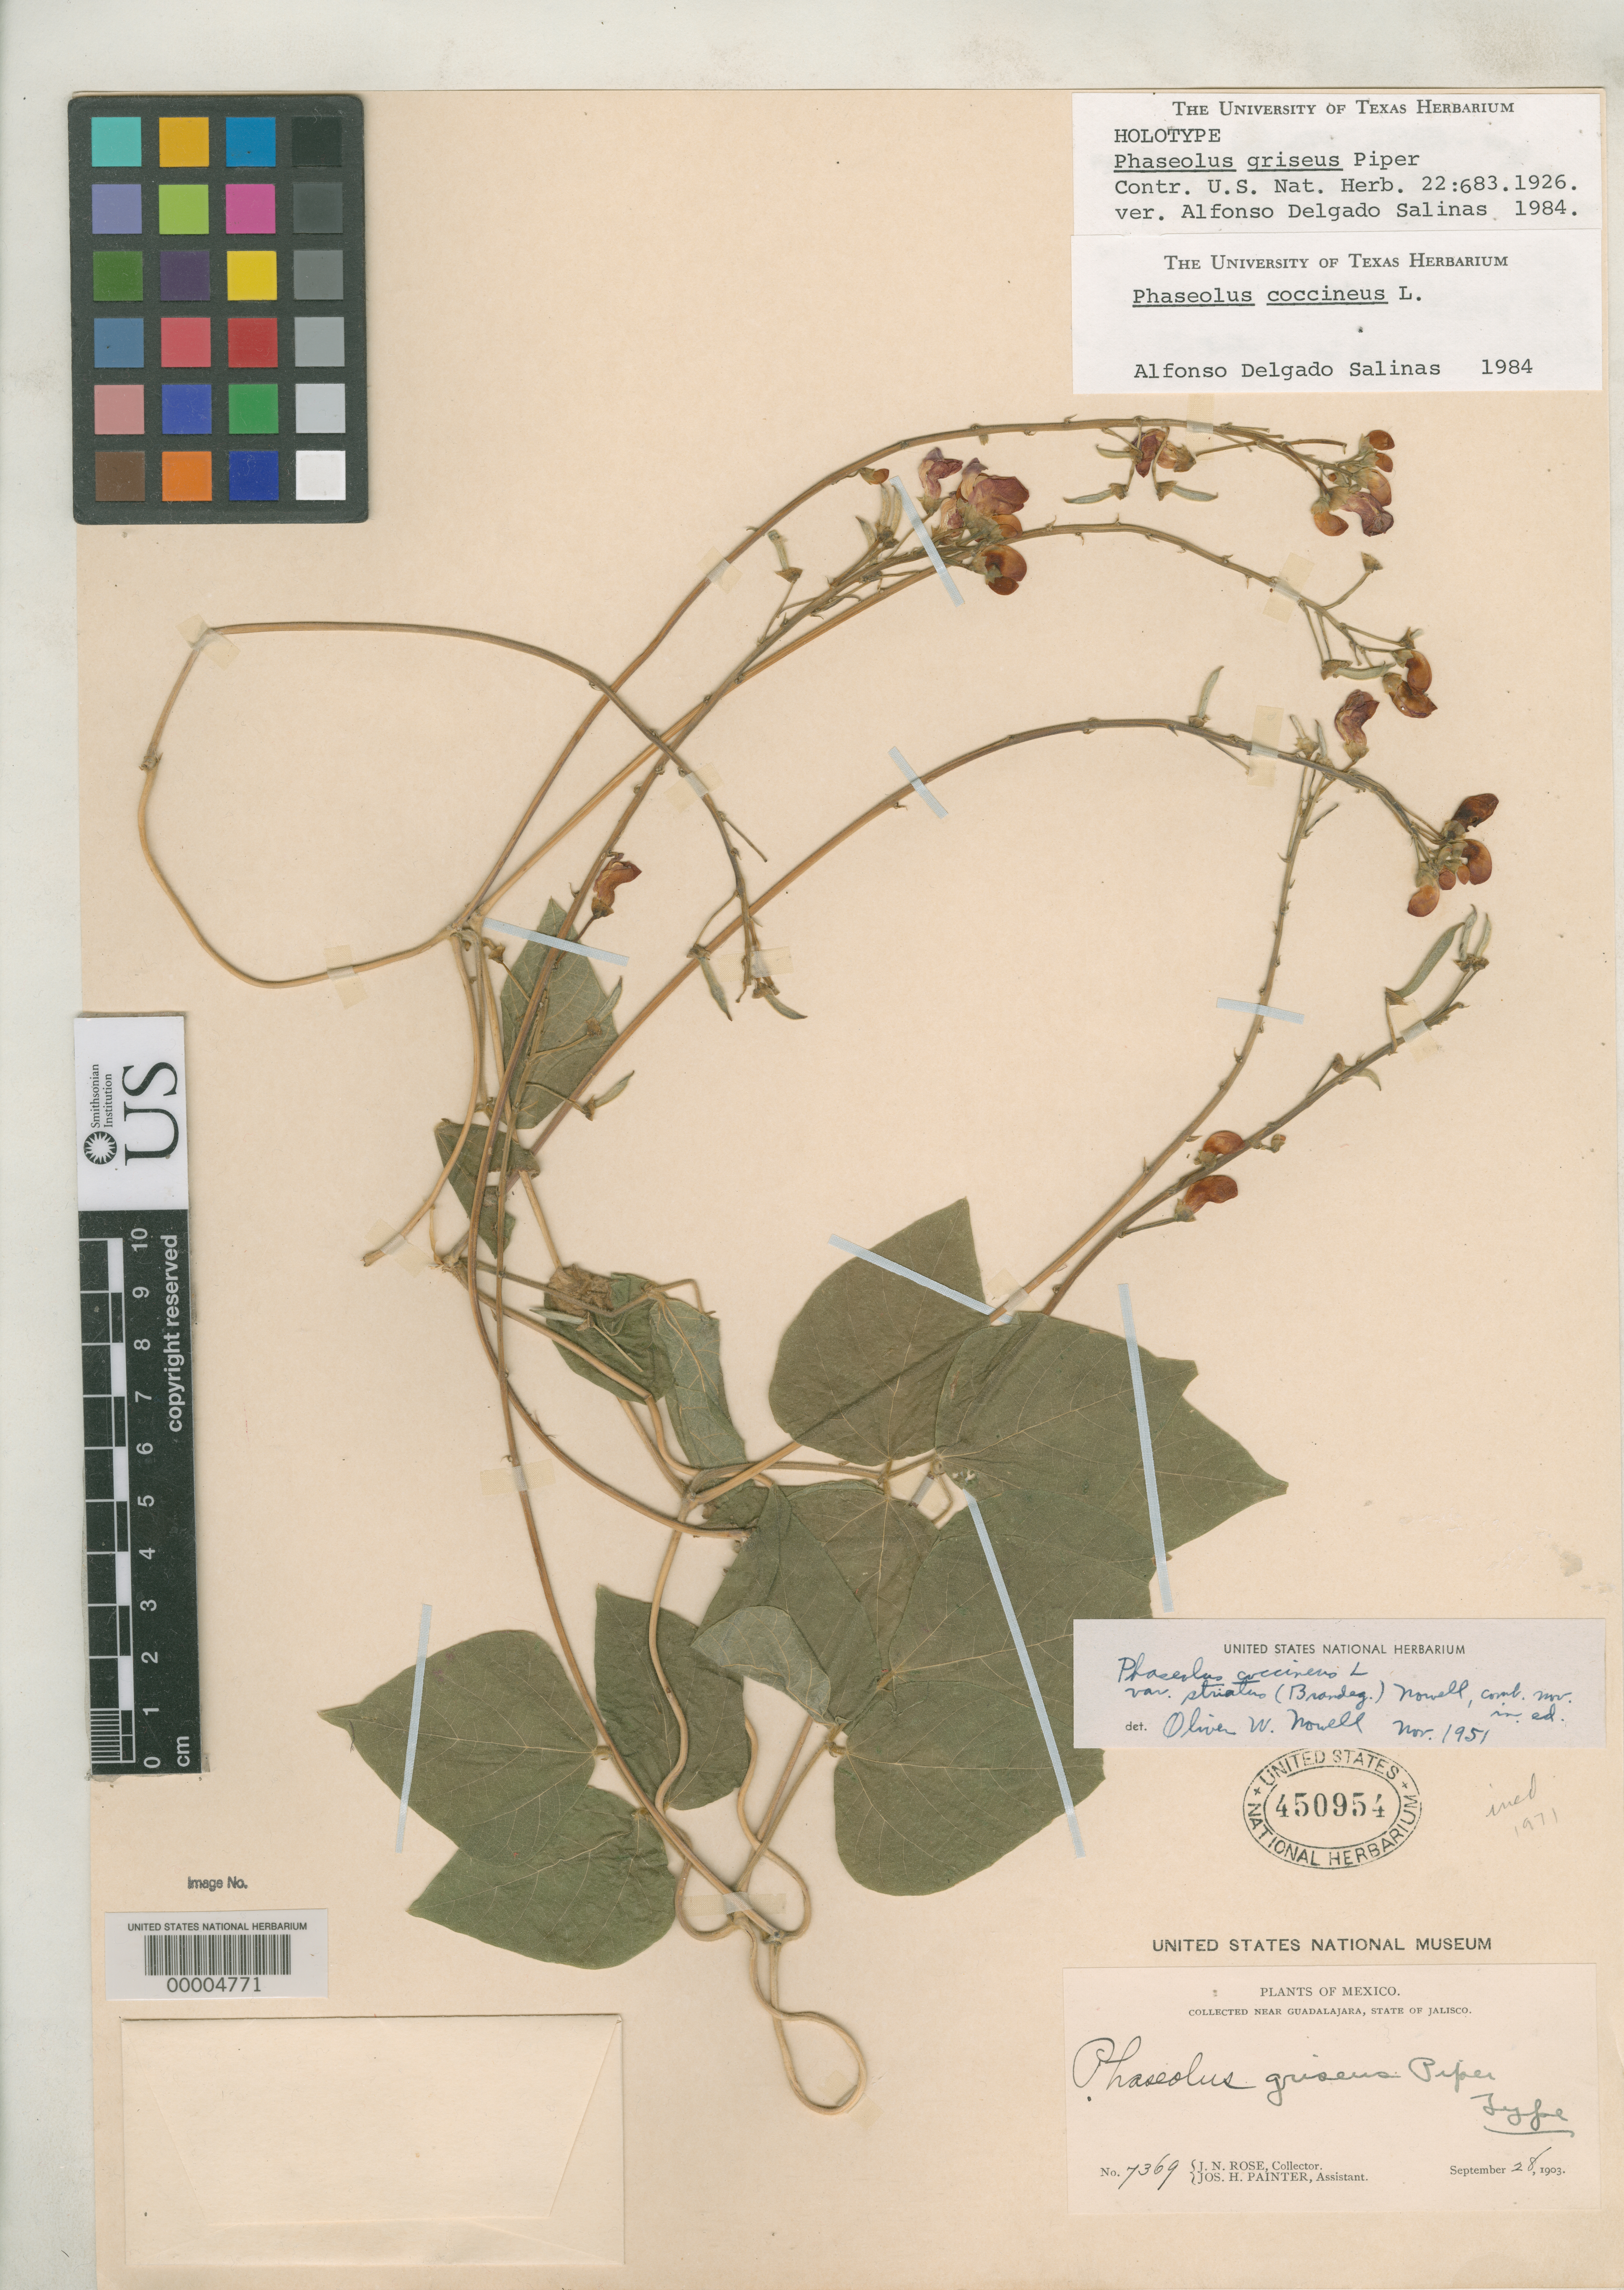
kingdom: Plantae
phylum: Tracheophyta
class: Magnoliopsida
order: Fabales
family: Fabaceae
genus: Phaseolus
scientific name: Phaseolus griseus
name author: Piper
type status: Holotype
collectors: J. N. Rose & J. H. Painter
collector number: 7369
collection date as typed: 28 Sep 1903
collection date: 1903-09-28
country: Mexico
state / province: Jalisco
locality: Near Guadalajara.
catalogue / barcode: US 450954